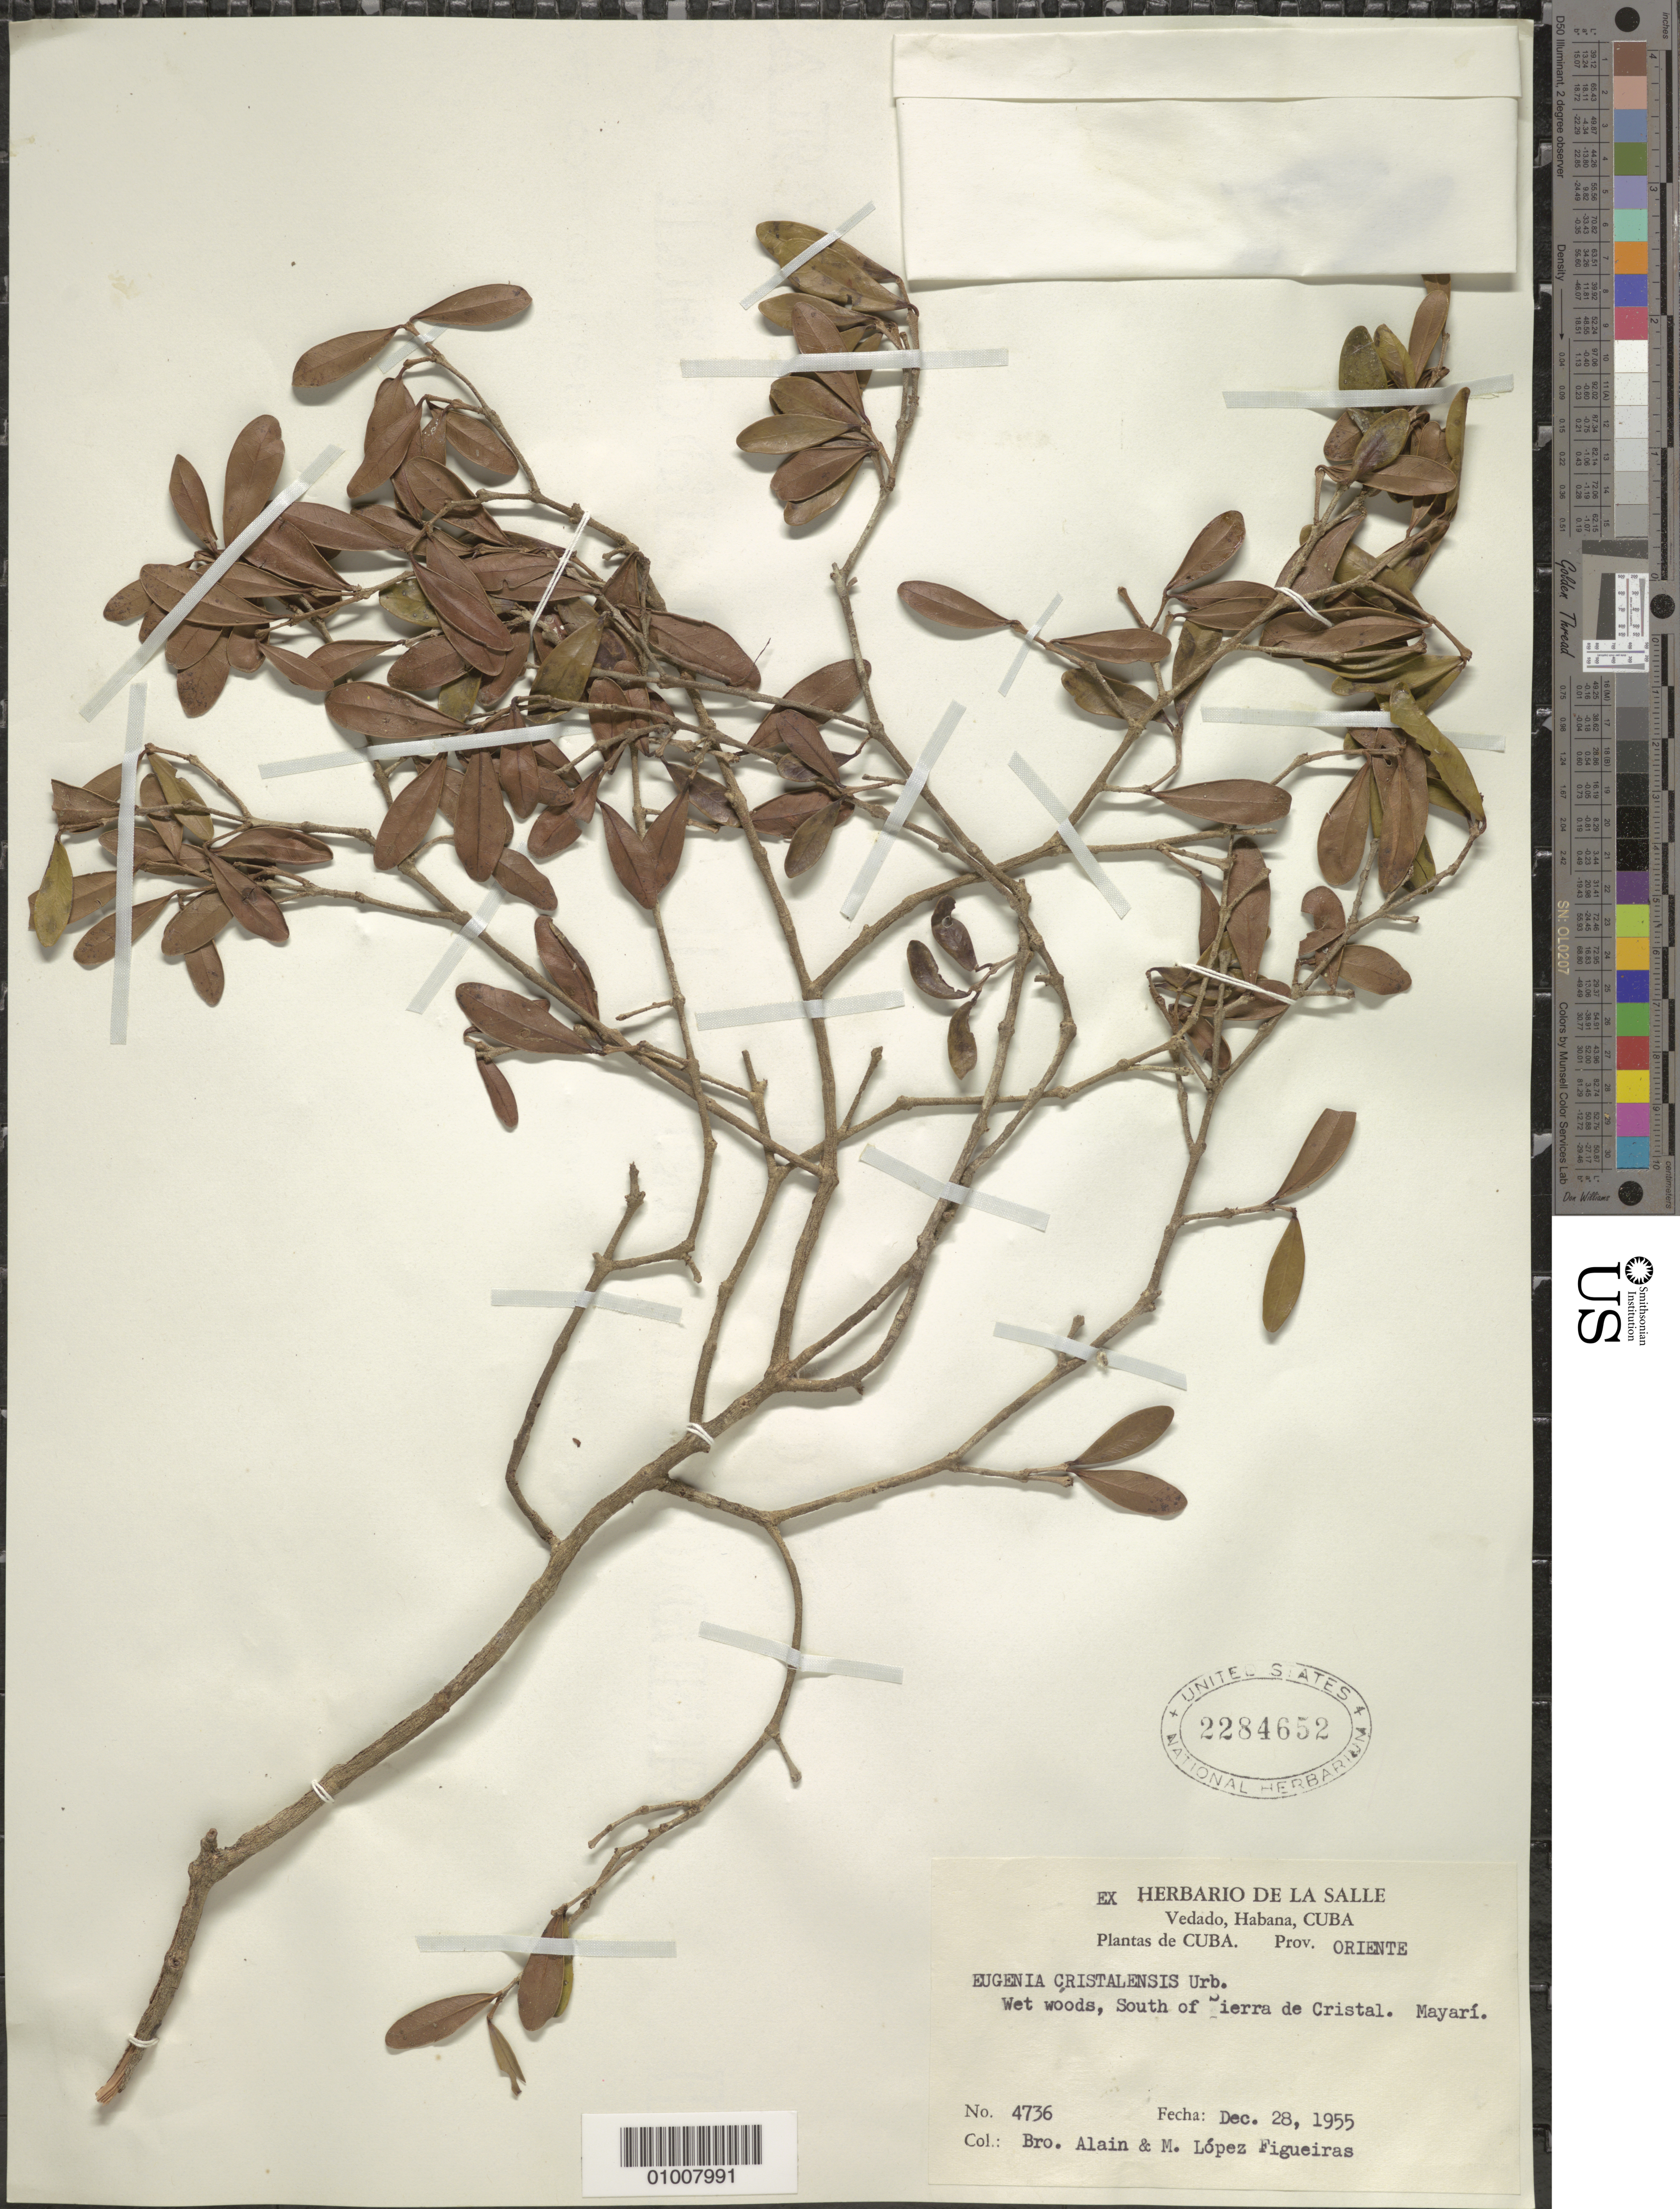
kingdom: Plantae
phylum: Tracheophyta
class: Magnoliopsida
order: Myrtales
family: Myrtaceae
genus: Eugenia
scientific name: Eugenia cristalensis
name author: Urb.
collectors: A. H. Liogier & M. López Figueiras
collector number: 4736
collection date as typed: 28 Dec 1955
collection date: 1955-12-28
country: Cuba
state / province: Oriente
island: Cuba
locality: Mayarí South of Sierra de Cristal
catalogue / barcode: US 2284652